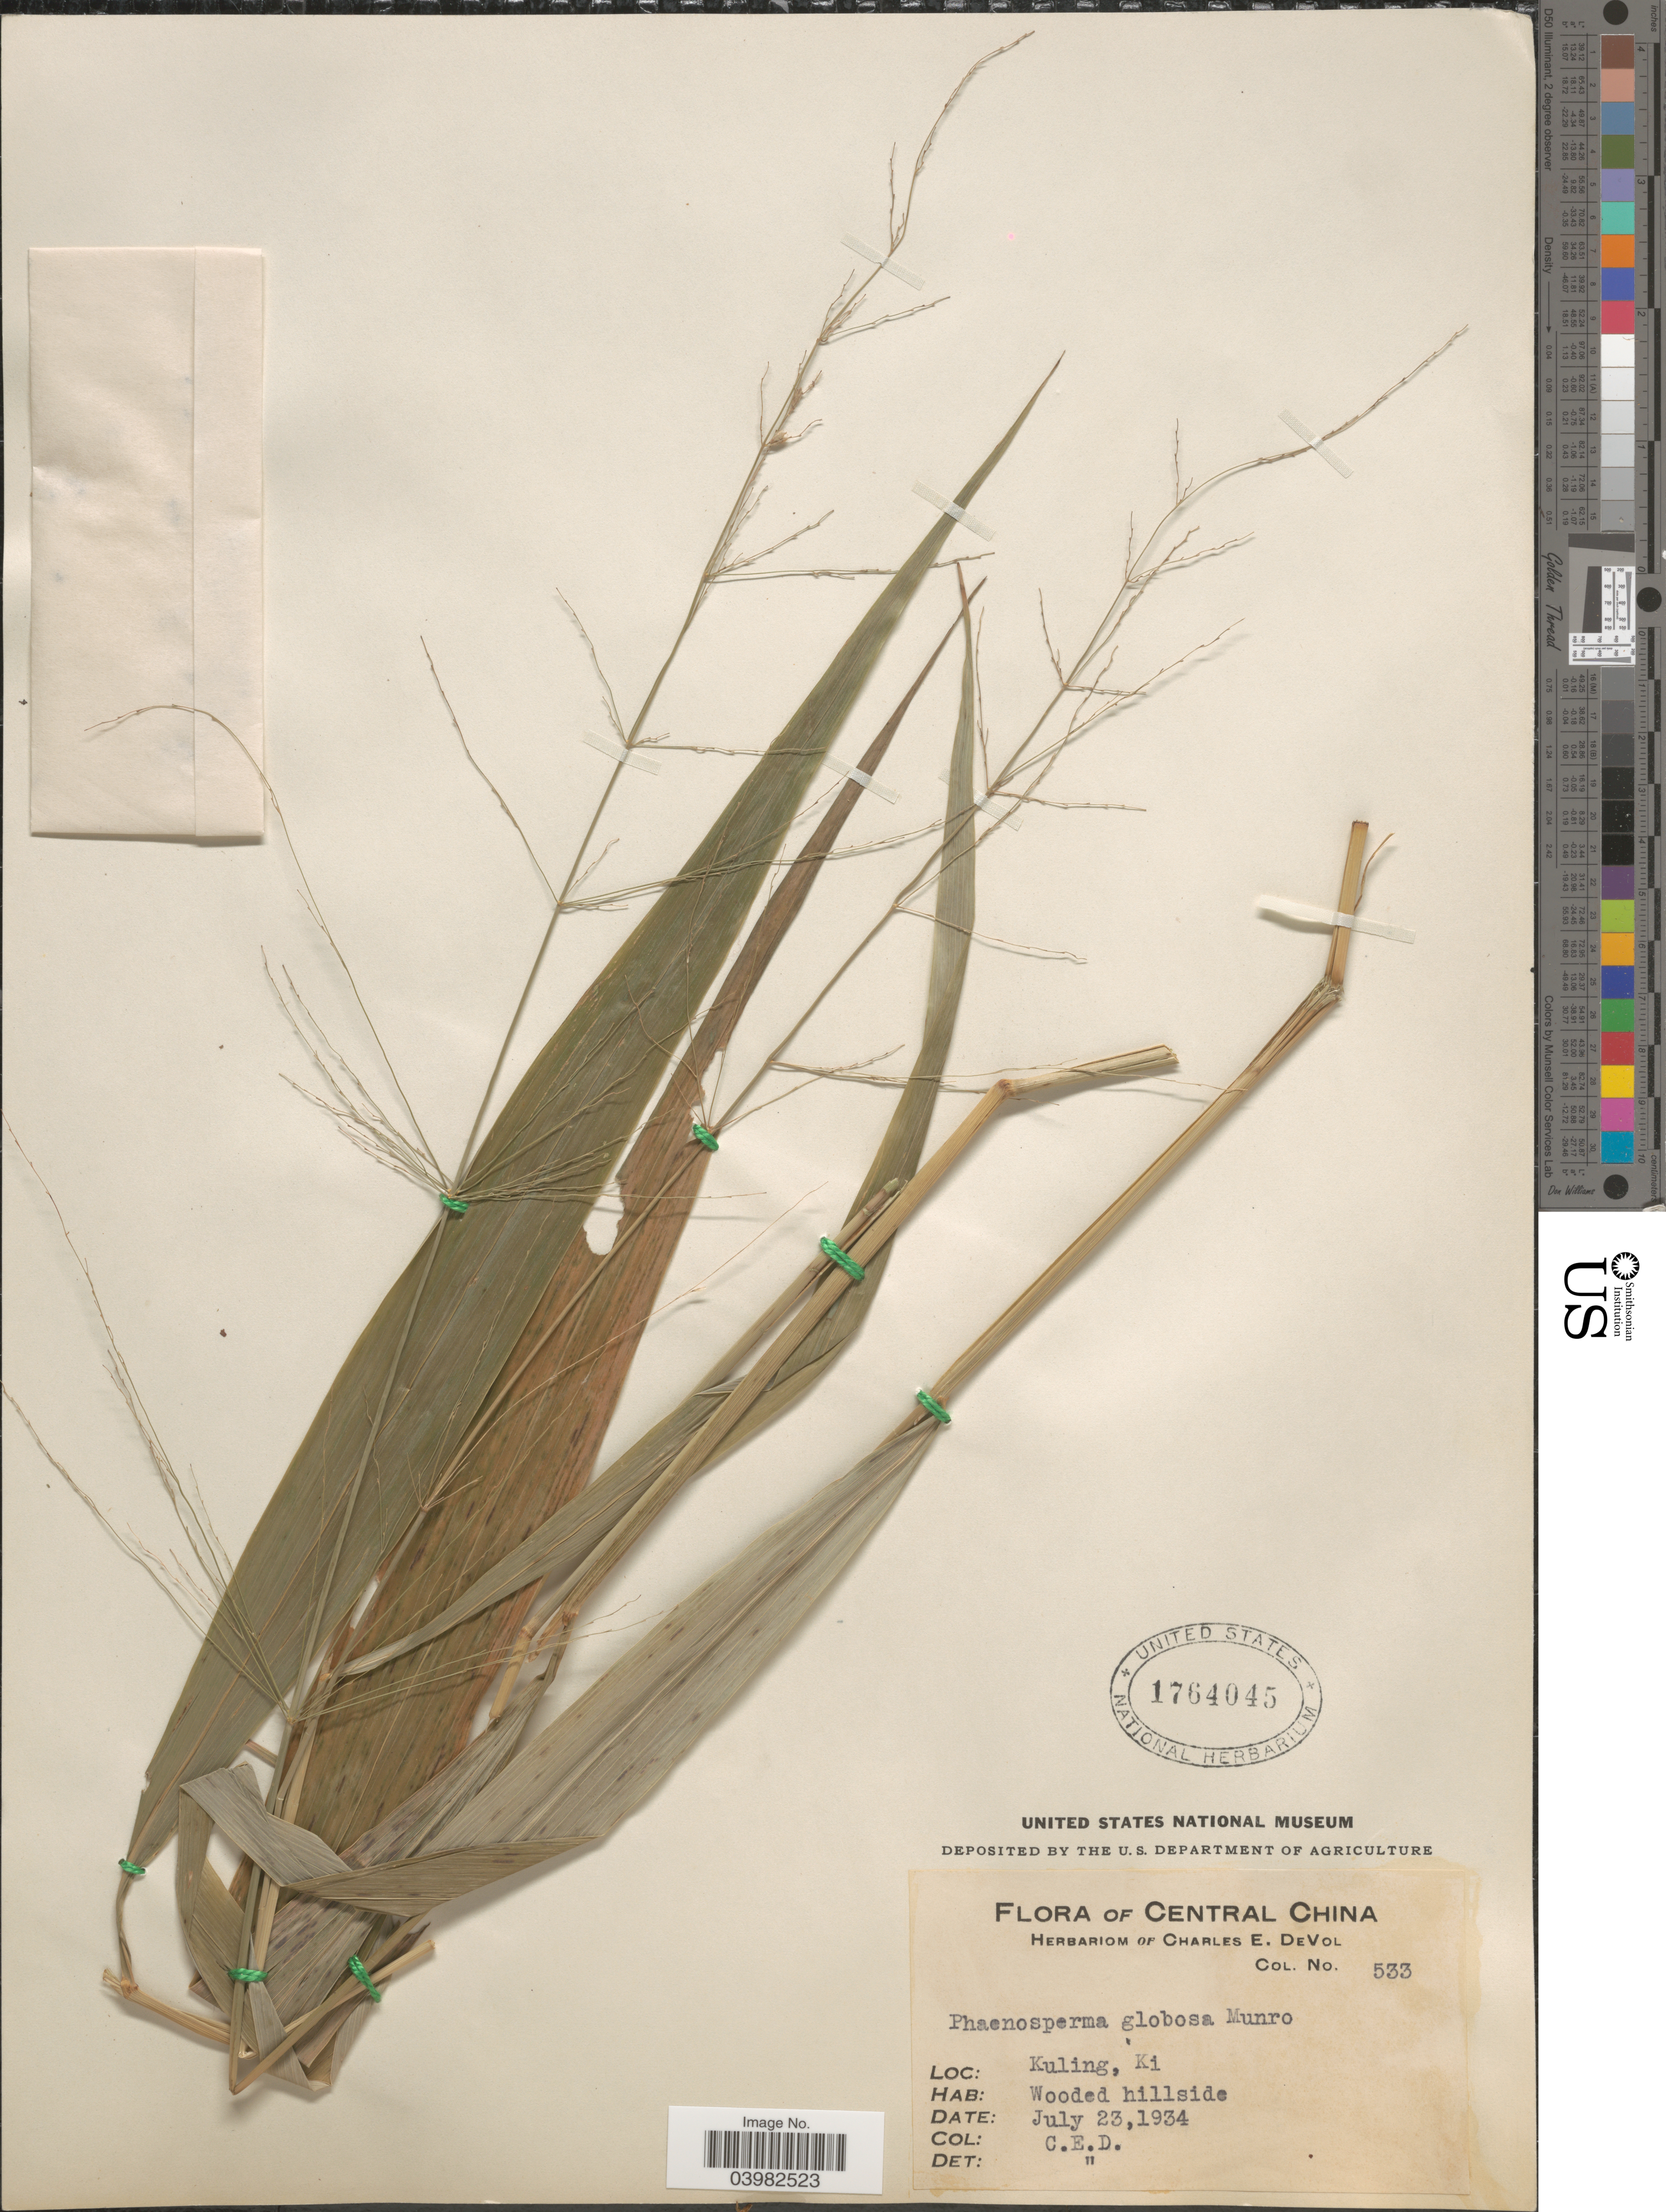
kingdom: Plantae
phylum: Tracheophyta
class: Liliopsida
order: Poales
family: Poaceae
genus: Phaenosperma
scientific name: Phaenosperma globosum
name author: Munro ex Benth.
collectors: C. E. De Vol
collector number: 533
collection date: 1934-07-23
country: China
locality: Central China. Kuling, Ki.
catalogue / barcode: US 1764045